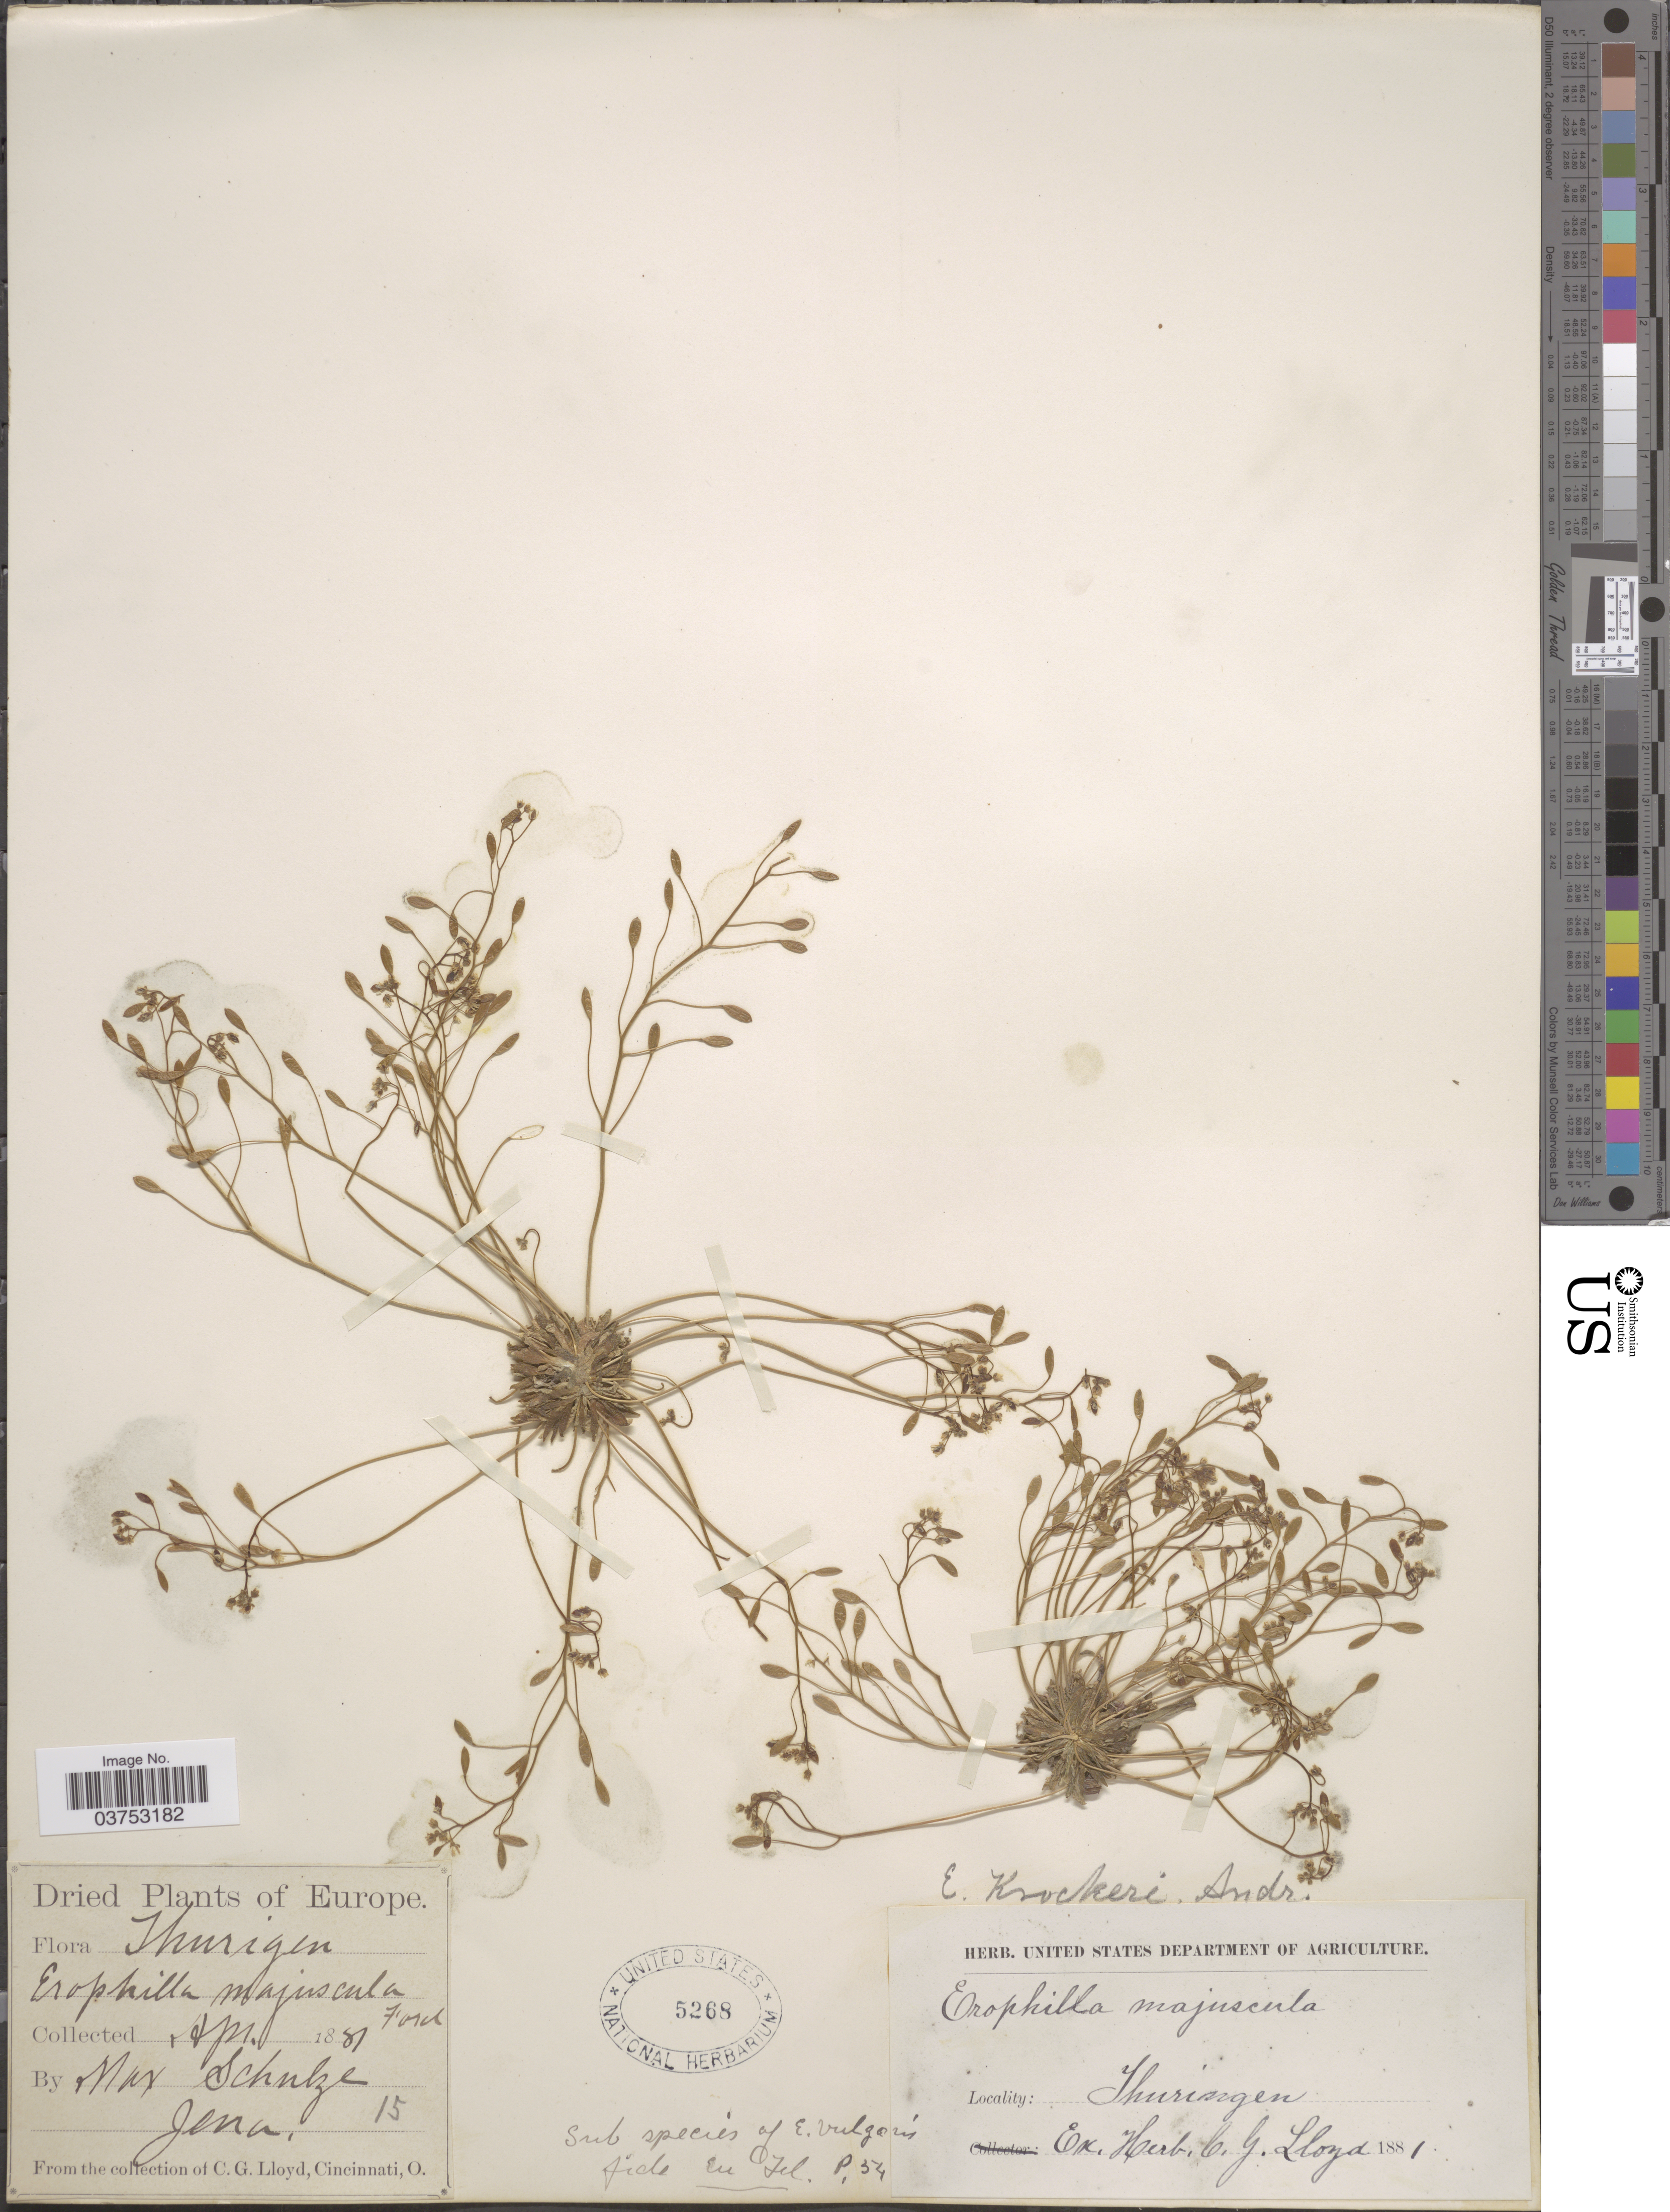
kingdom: Plantae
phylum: Tracheophyta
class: Magnoliopsida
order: Brassicales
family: Brassicaceae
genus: Draba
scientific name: Draba krockeri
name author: Fritsch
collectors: M. Schulze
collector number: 15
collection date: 1887-04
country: Germany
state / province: Thuringia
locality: Jena.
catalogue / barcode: US 5268